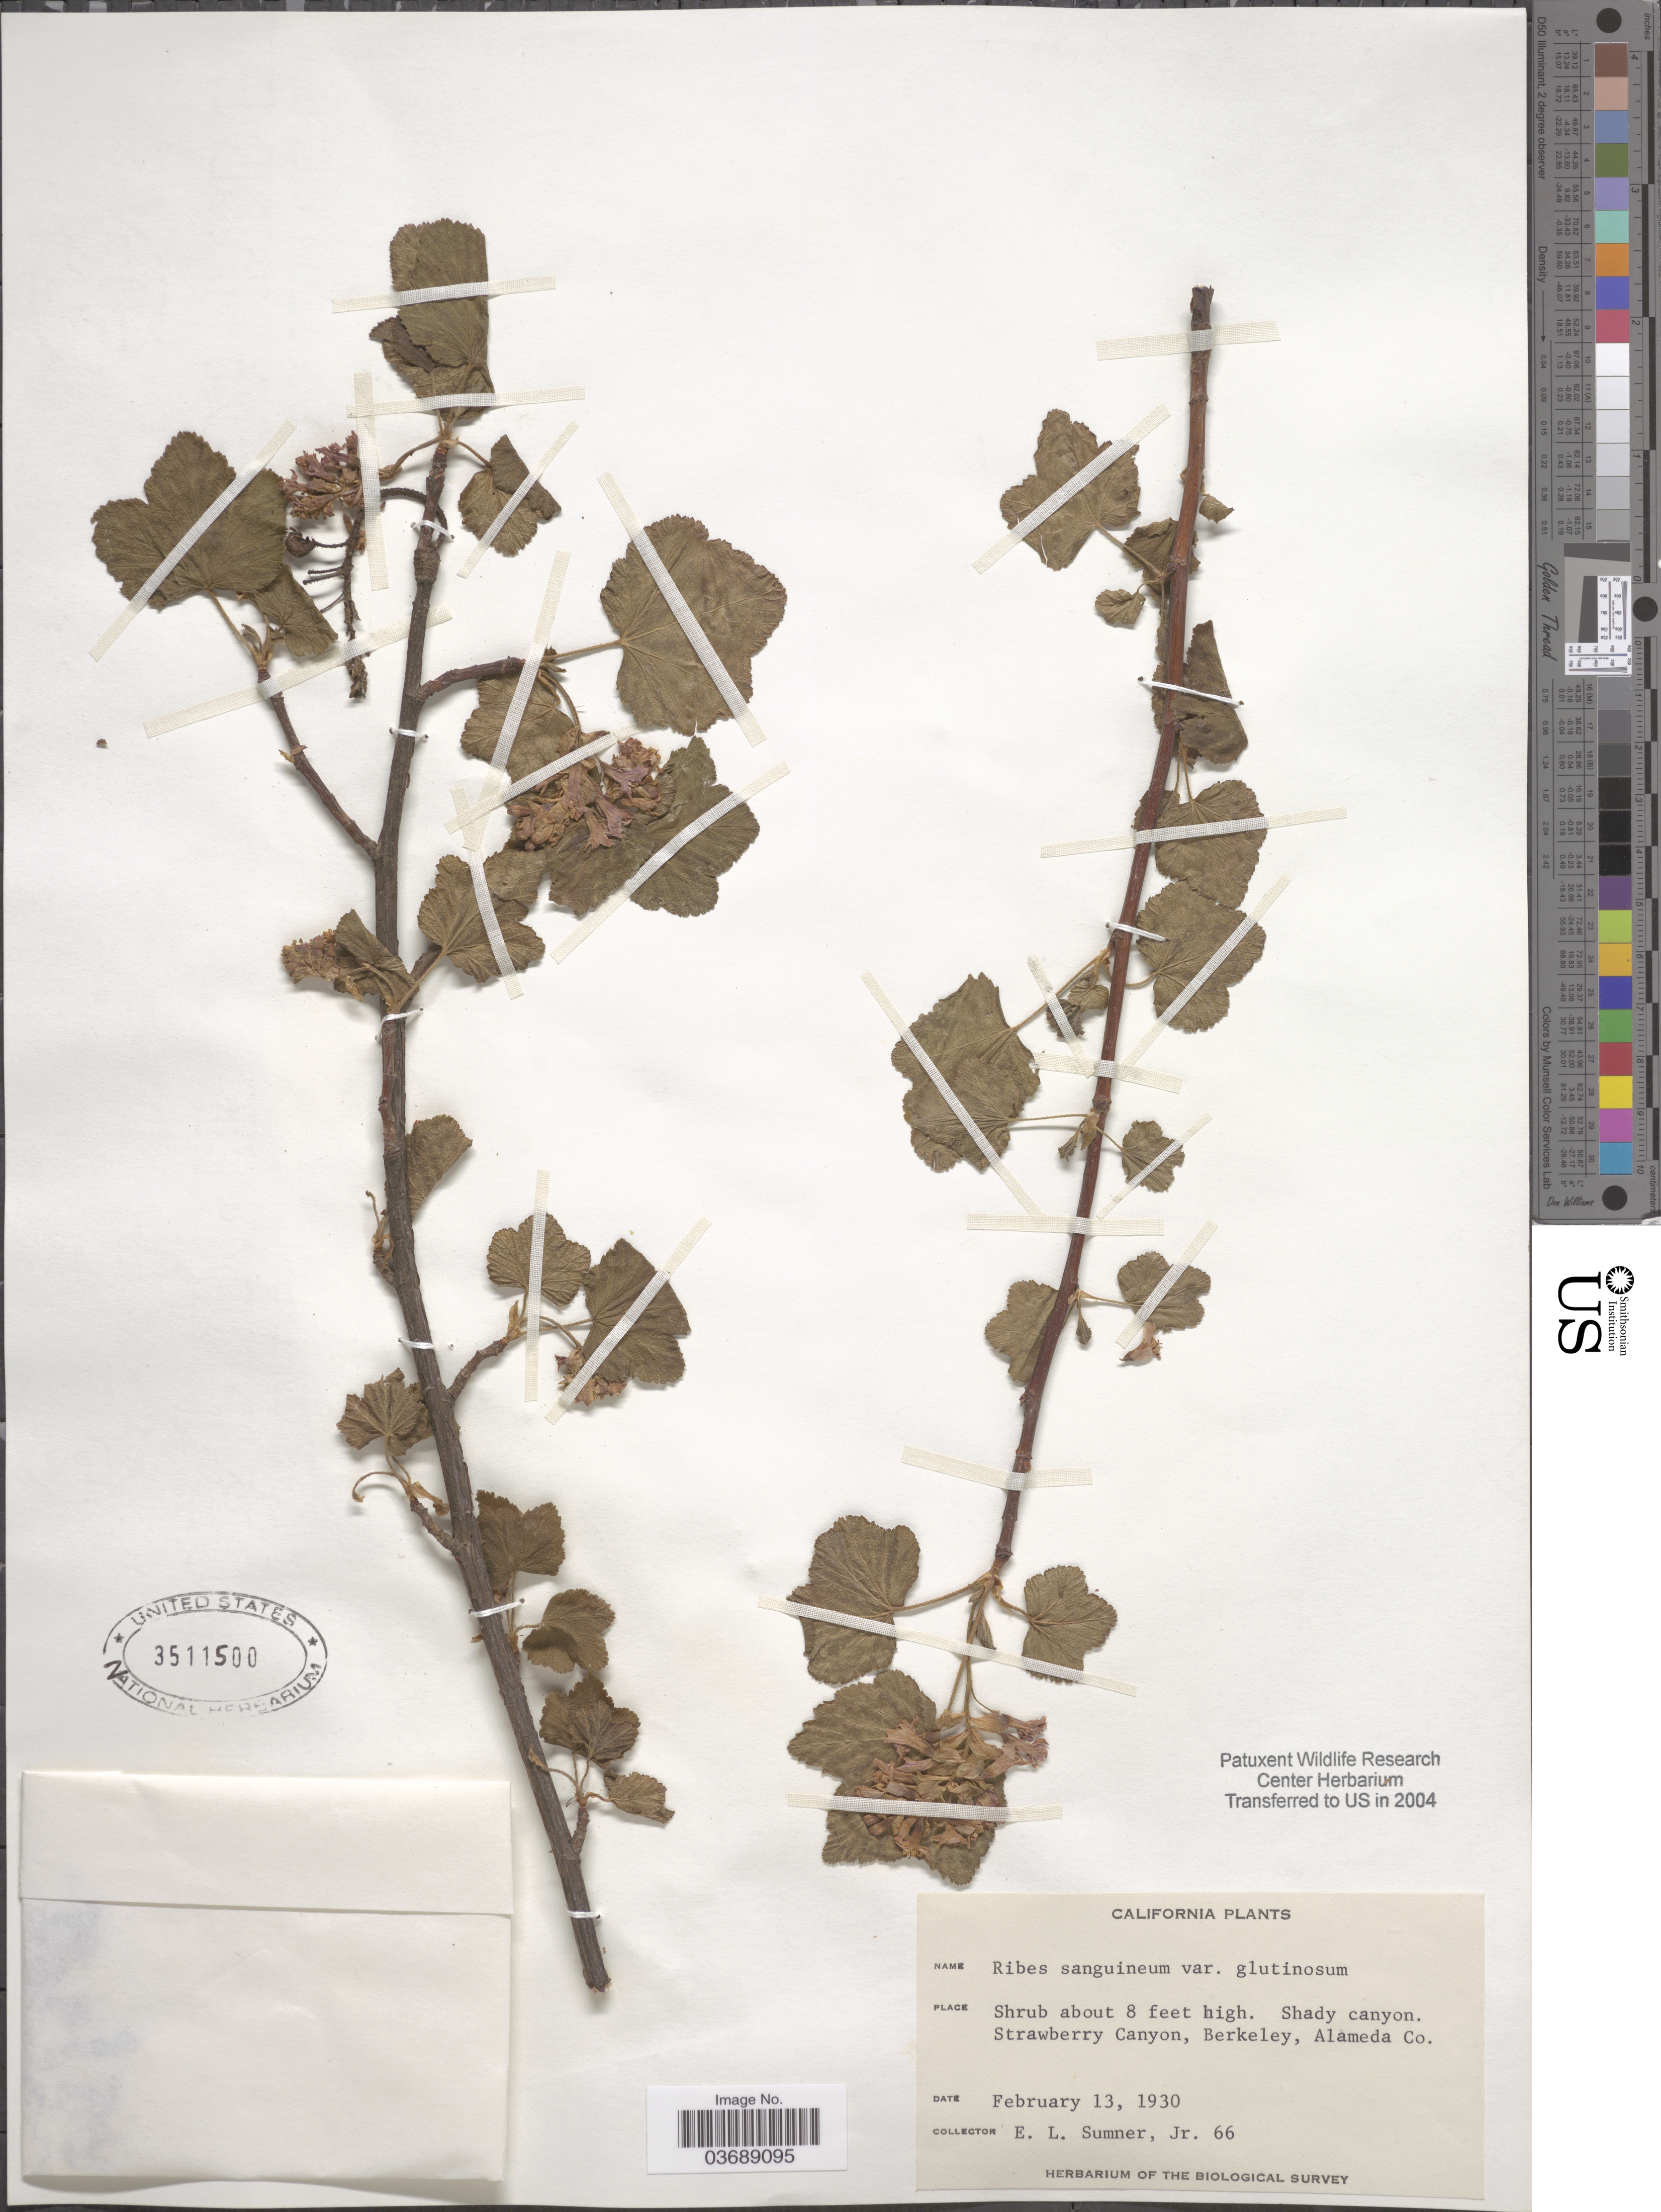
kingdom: Plantae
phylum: Tracheophyta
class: Magnoliopsida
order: Saxifragales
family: Grossulariaceae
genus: Ribes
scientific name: Ribes sanguineum var. glutinosum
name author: (Benth.) Loudon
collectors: E. Sumner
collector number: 66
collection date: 1930-02-13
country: United States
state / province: California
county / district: Alameda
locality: Strawberry Canyon, Berkeley, Alameda Co.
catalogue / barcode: US 3511500